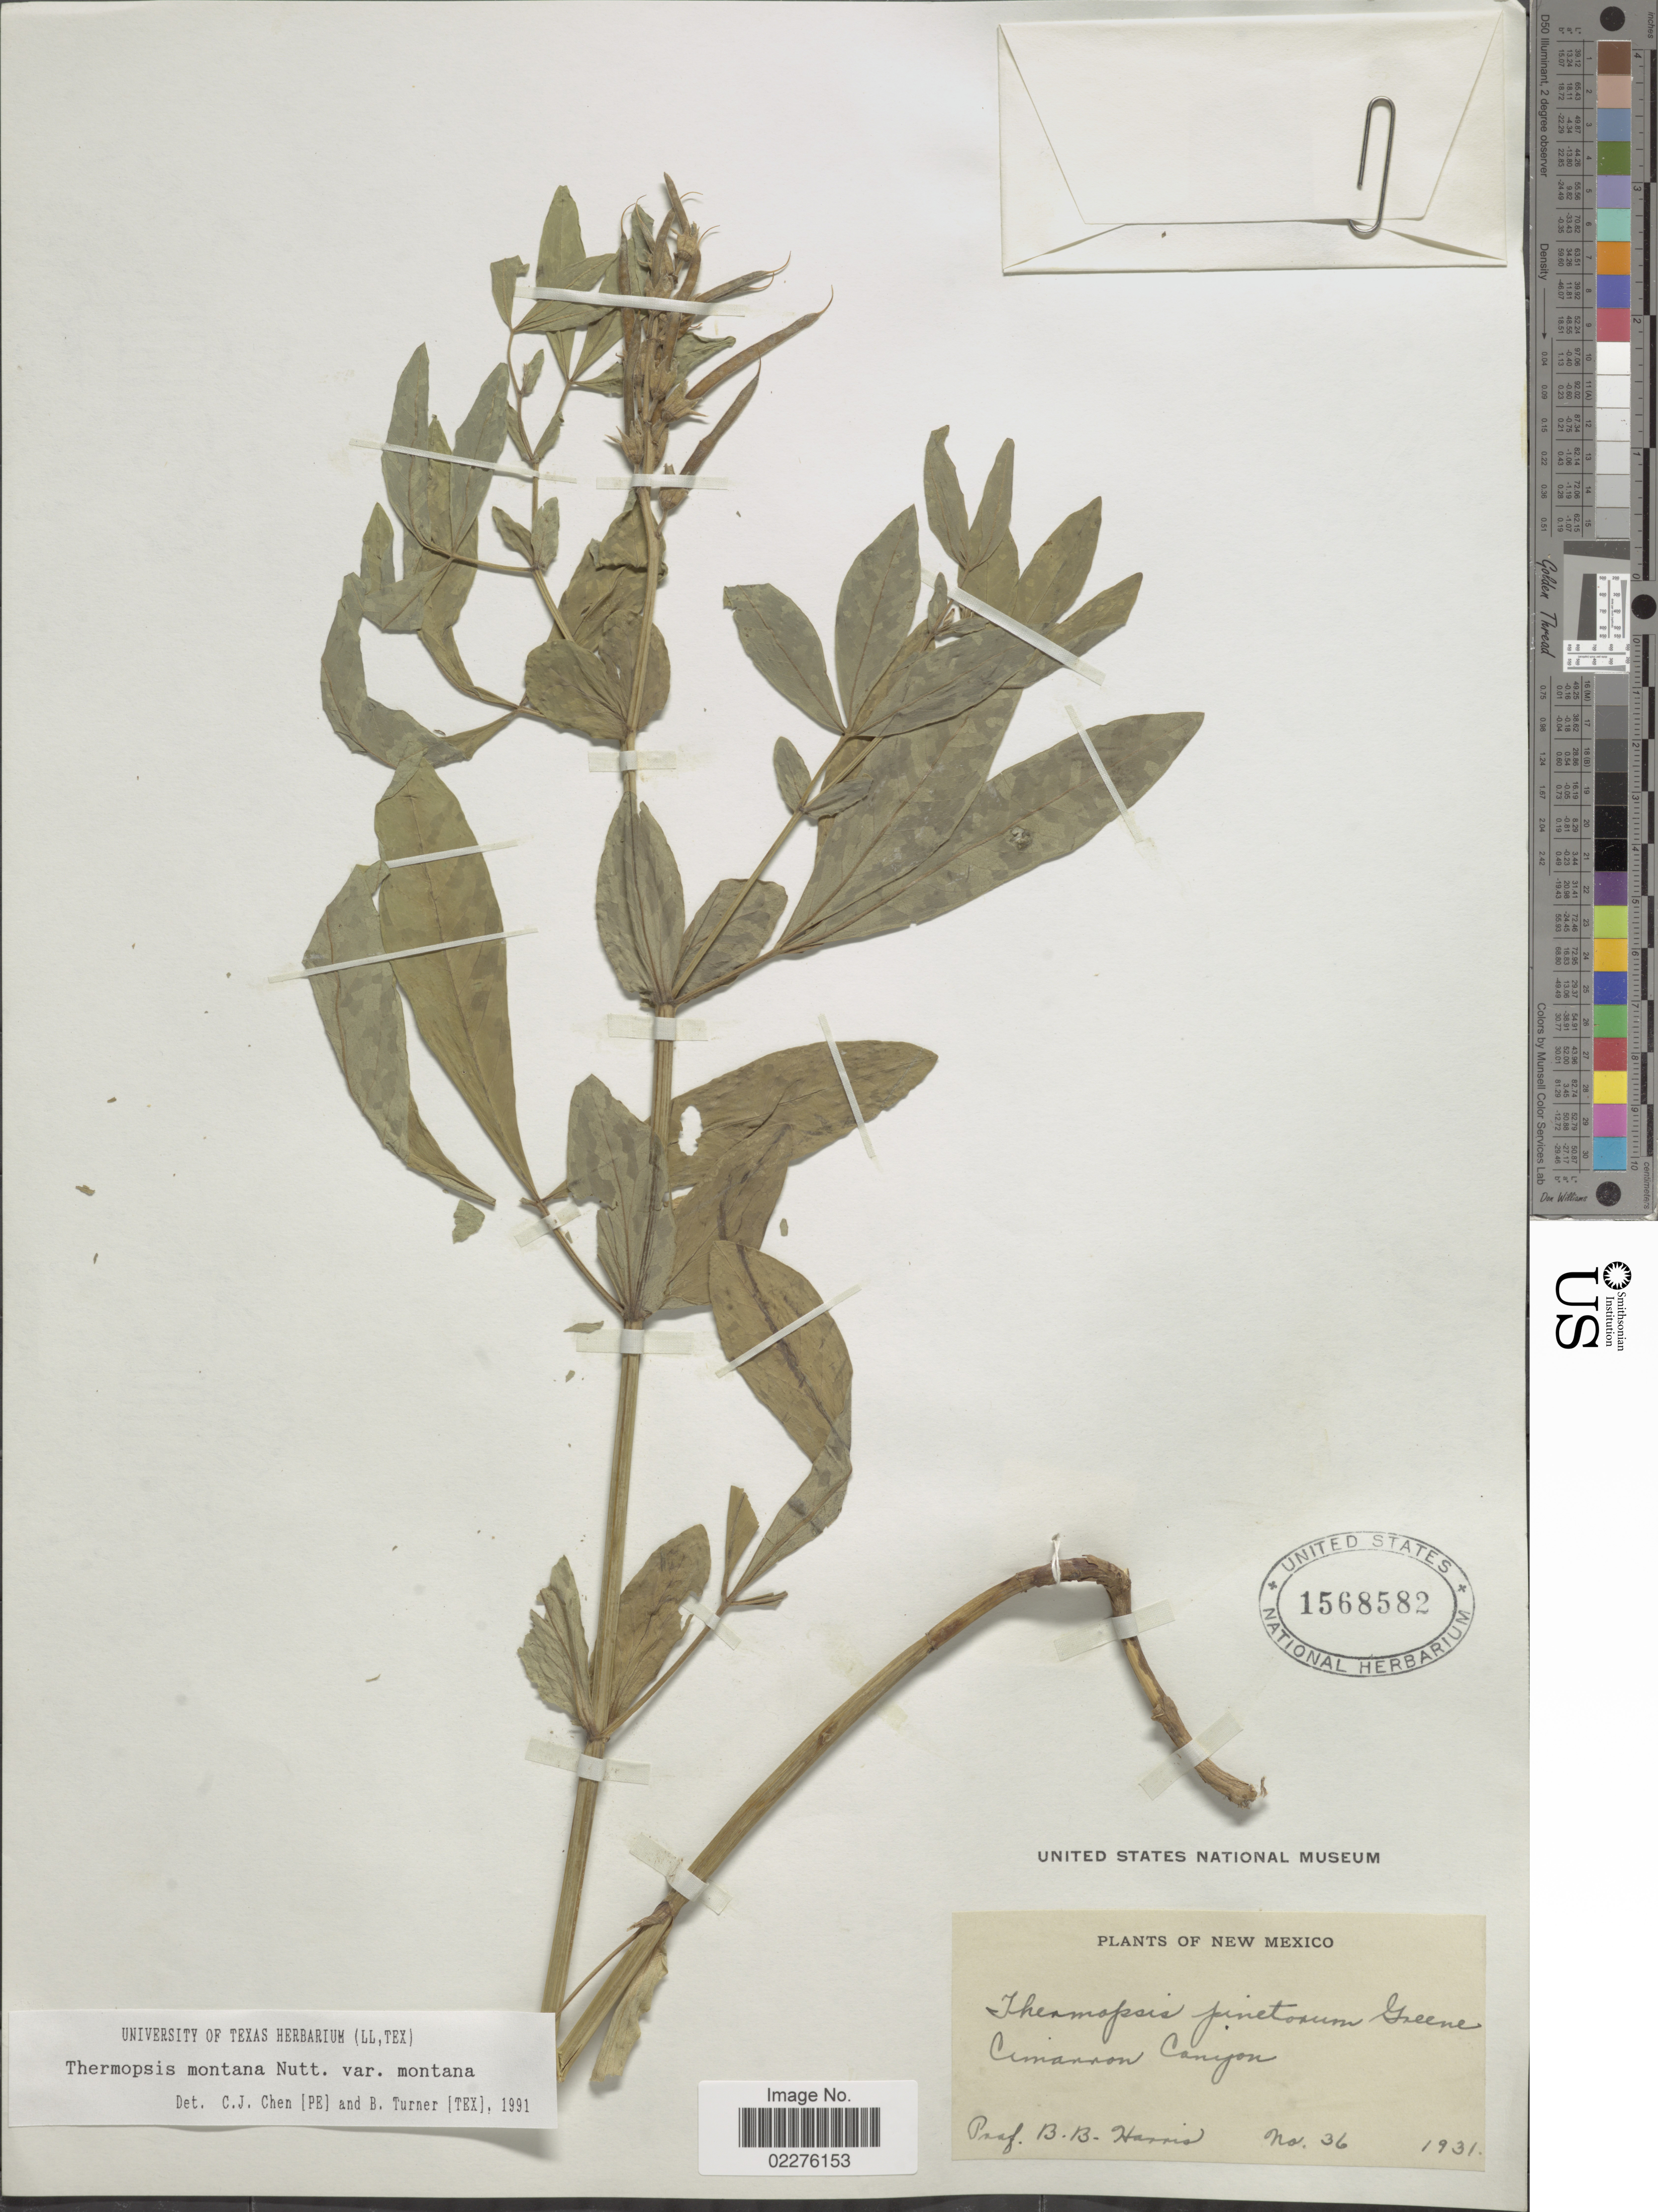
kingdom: Plantae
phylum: Tracheophyta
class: Magnoliopsida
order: Fabales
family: Fabaceae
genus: Thermopsis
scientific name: Thermopsis montana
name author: Nutt.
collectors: B. B. Harris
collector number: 36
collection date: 1931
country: United States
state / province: New Mexico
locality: Cimannon Canyon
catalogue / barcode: US 1568582